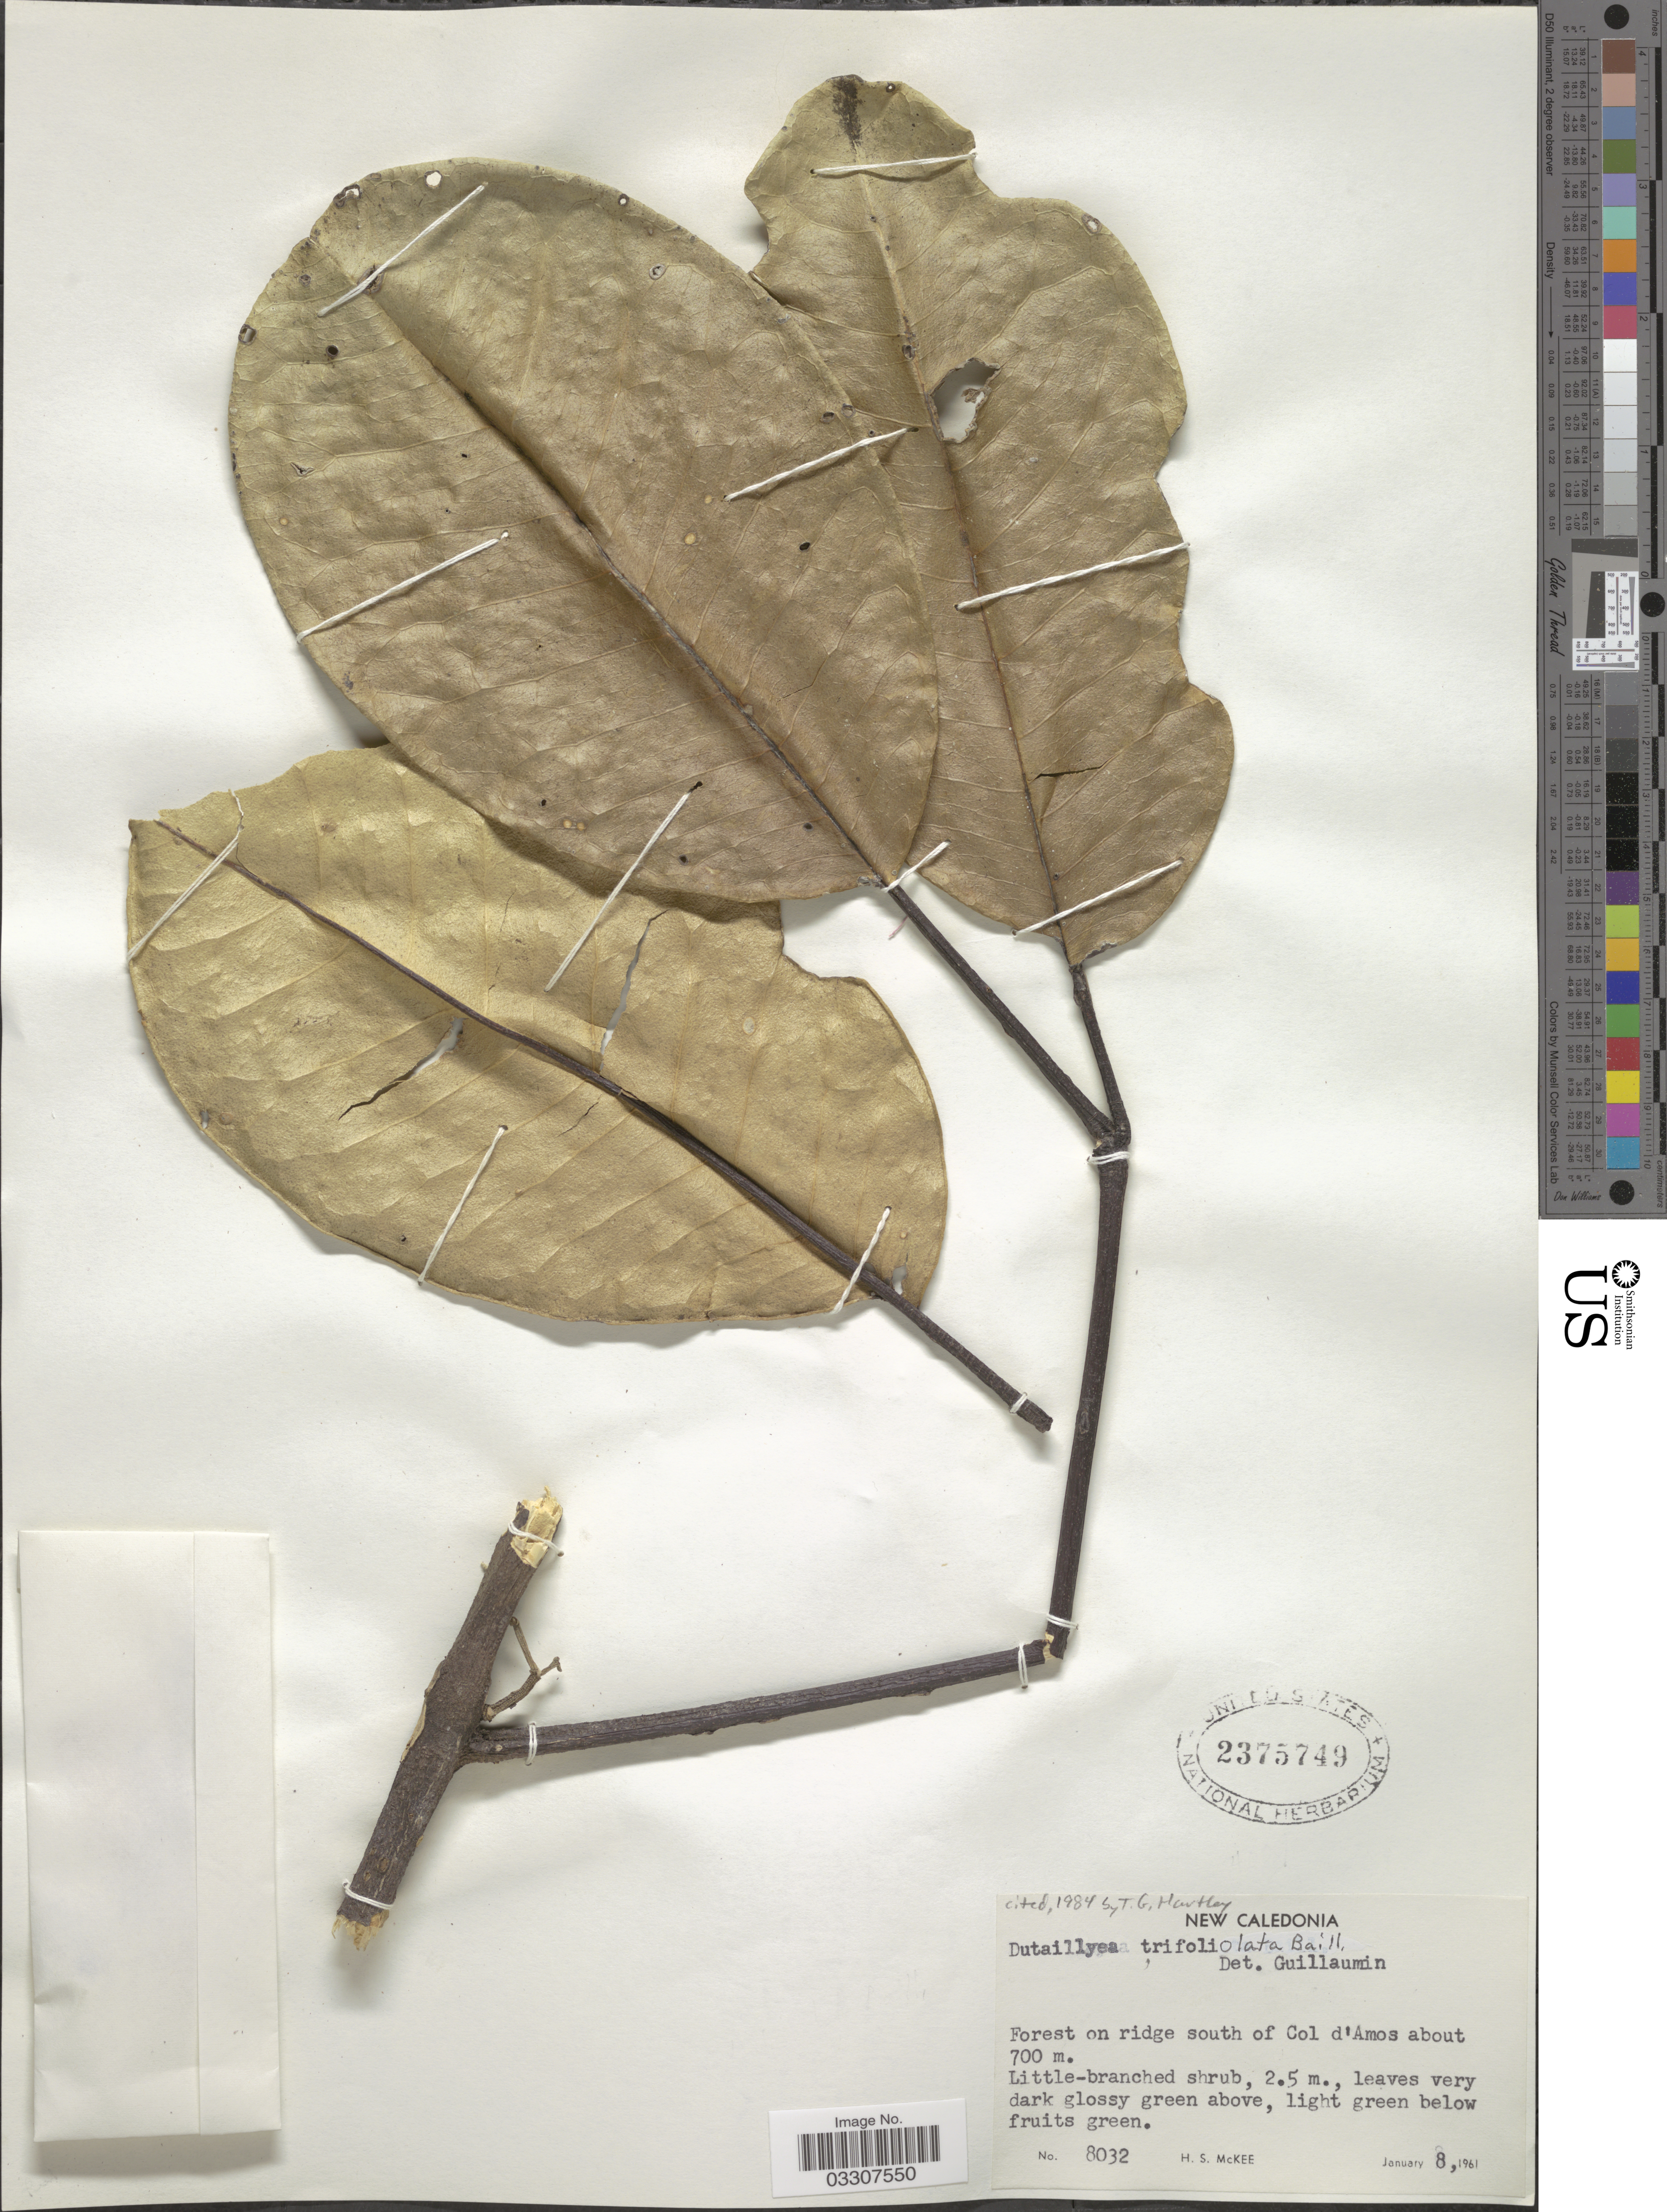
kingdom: Plantae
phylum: Tracheophyta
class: Magnoliopsida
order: Sapindales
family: Rutaceae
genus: Dutaillyea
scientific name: Dutaillyea trifoliolata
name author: Baill.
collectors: H. S. McKee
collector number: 8032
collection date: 1961-01-08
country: New Caledonia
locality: Forest on ridge south of Col d'Amos.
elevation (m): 700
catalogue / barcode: US 2375749